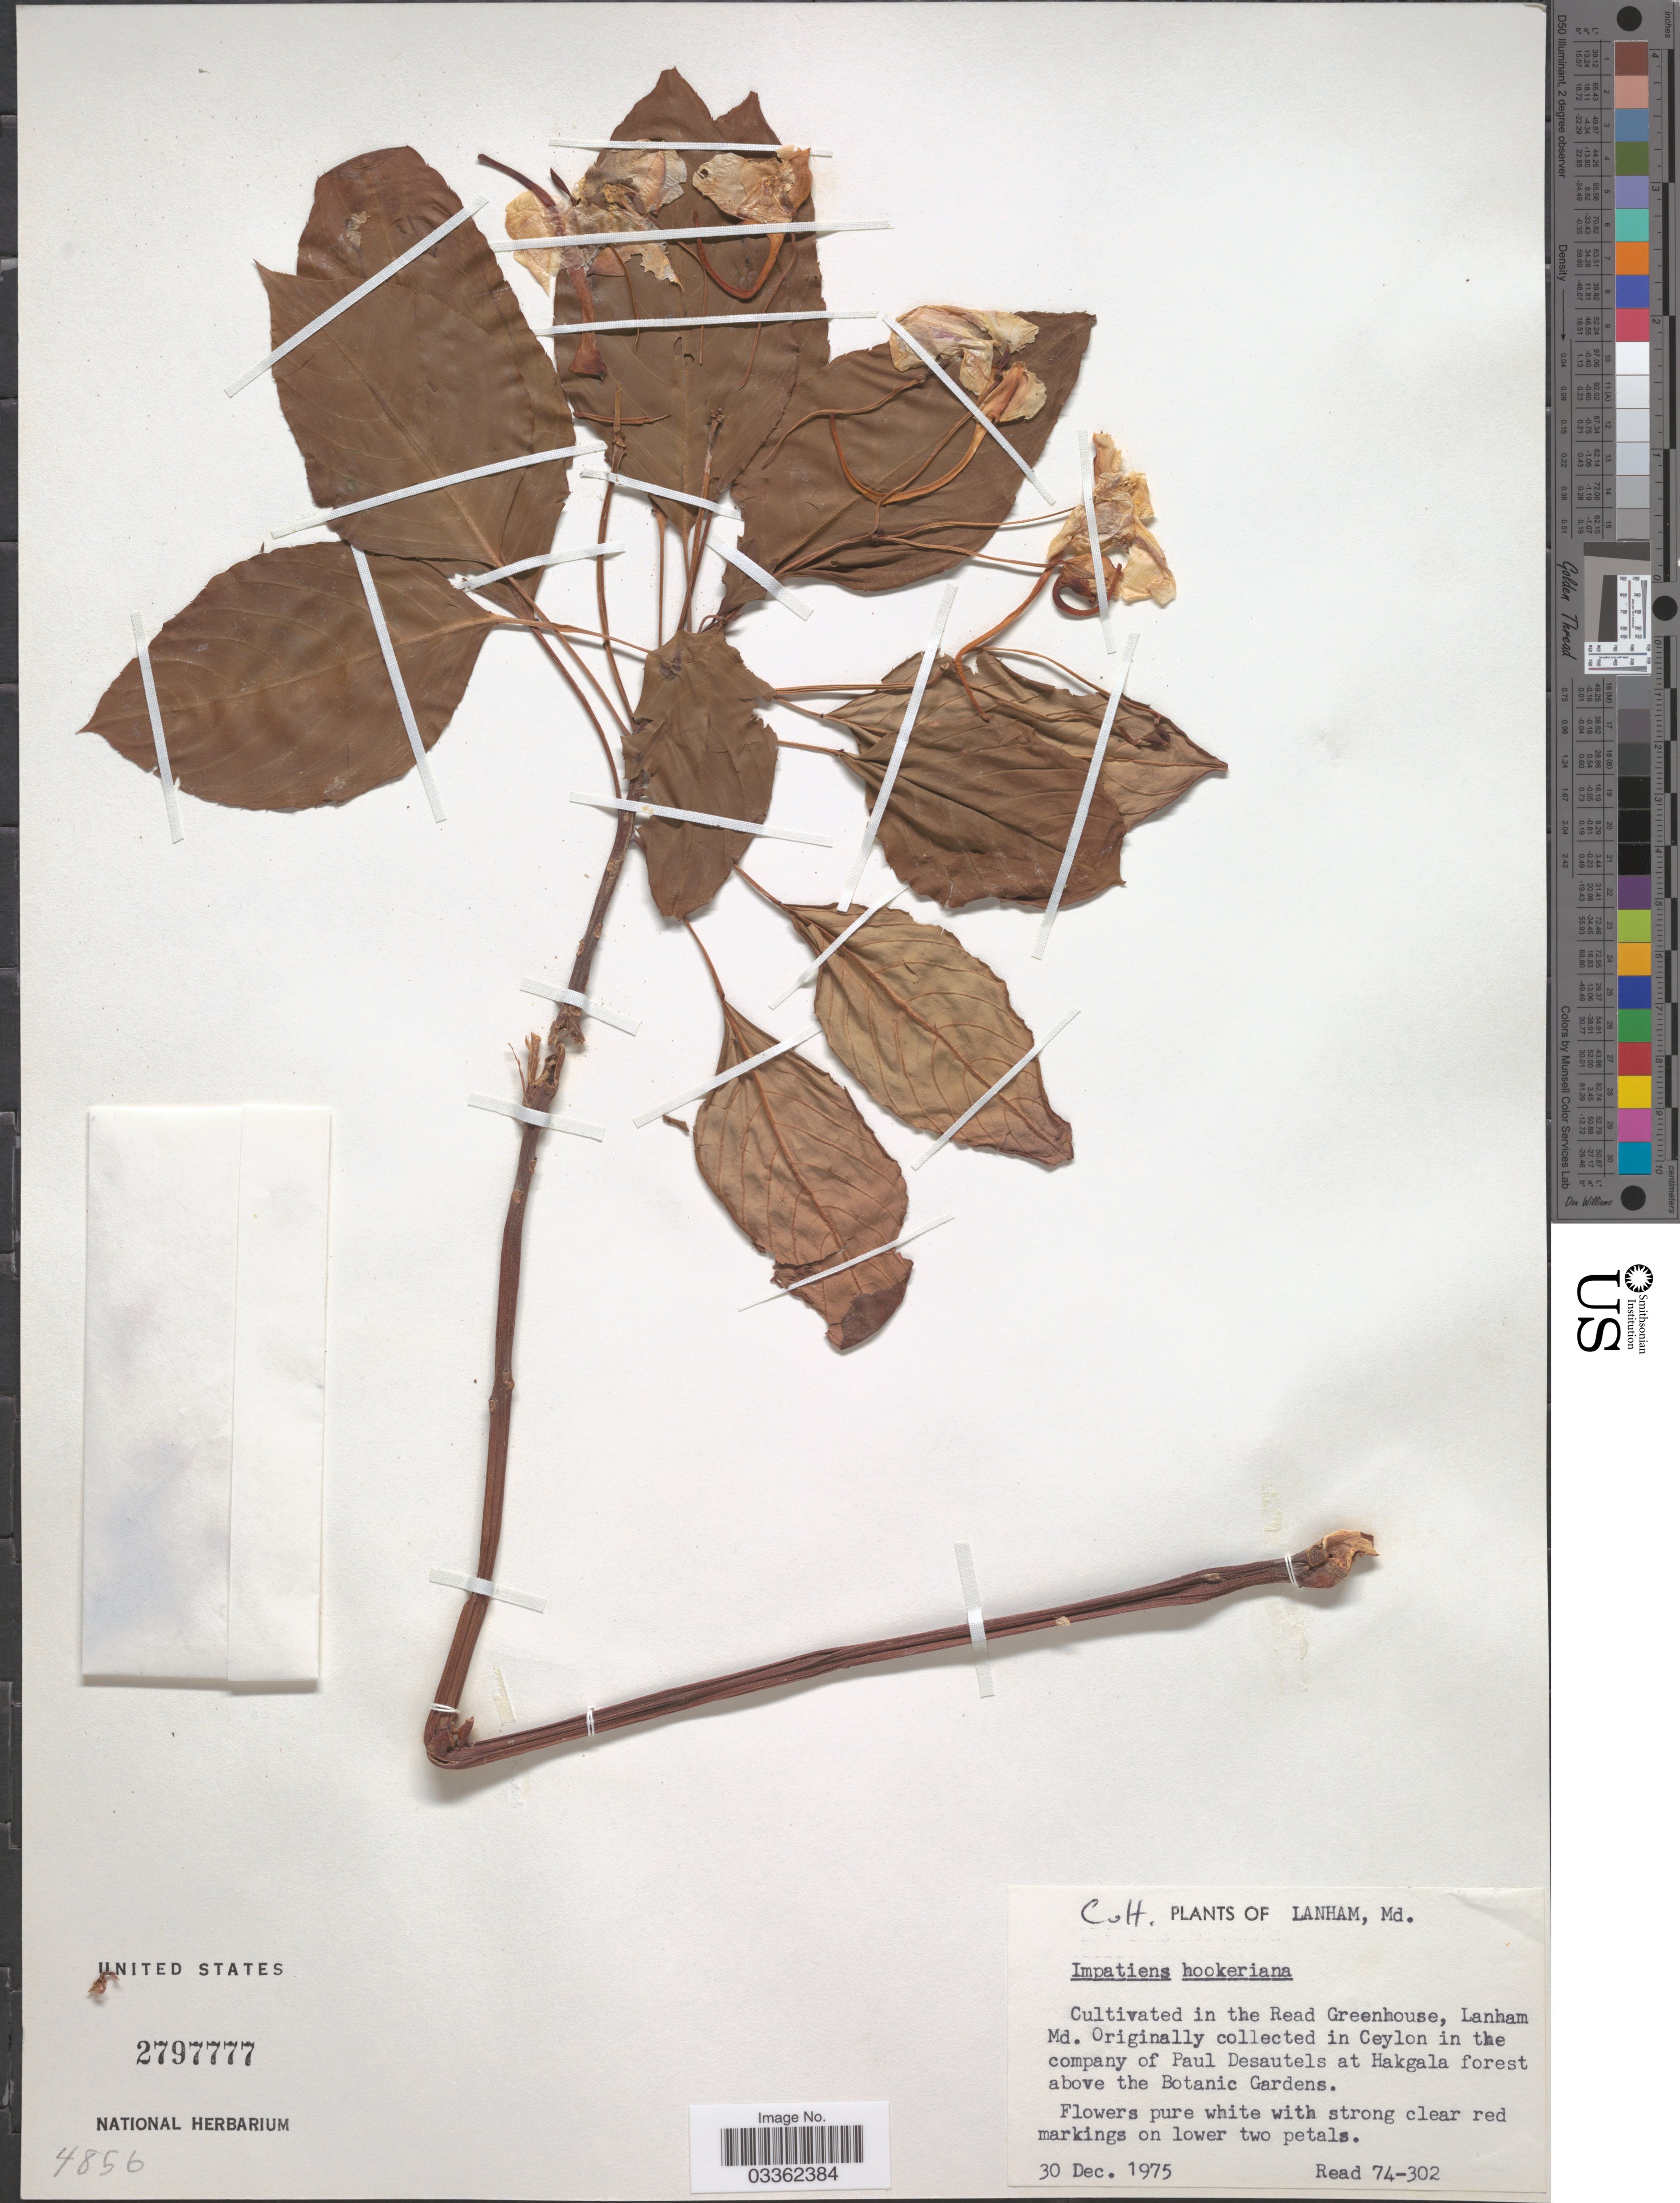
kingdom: Plantae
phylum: Tracheophyta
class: Magnoliopsida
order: Ericales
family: Balsaminaceae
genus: Impatiens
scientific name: Impatiens hookeriana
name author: H. Lév.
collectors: -- Read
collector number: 74-302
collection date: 1975-12-30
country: United States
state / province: Maryland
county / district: Prince George's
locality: In the Read Greenhouse, Lanham.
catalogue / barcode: US 2797777